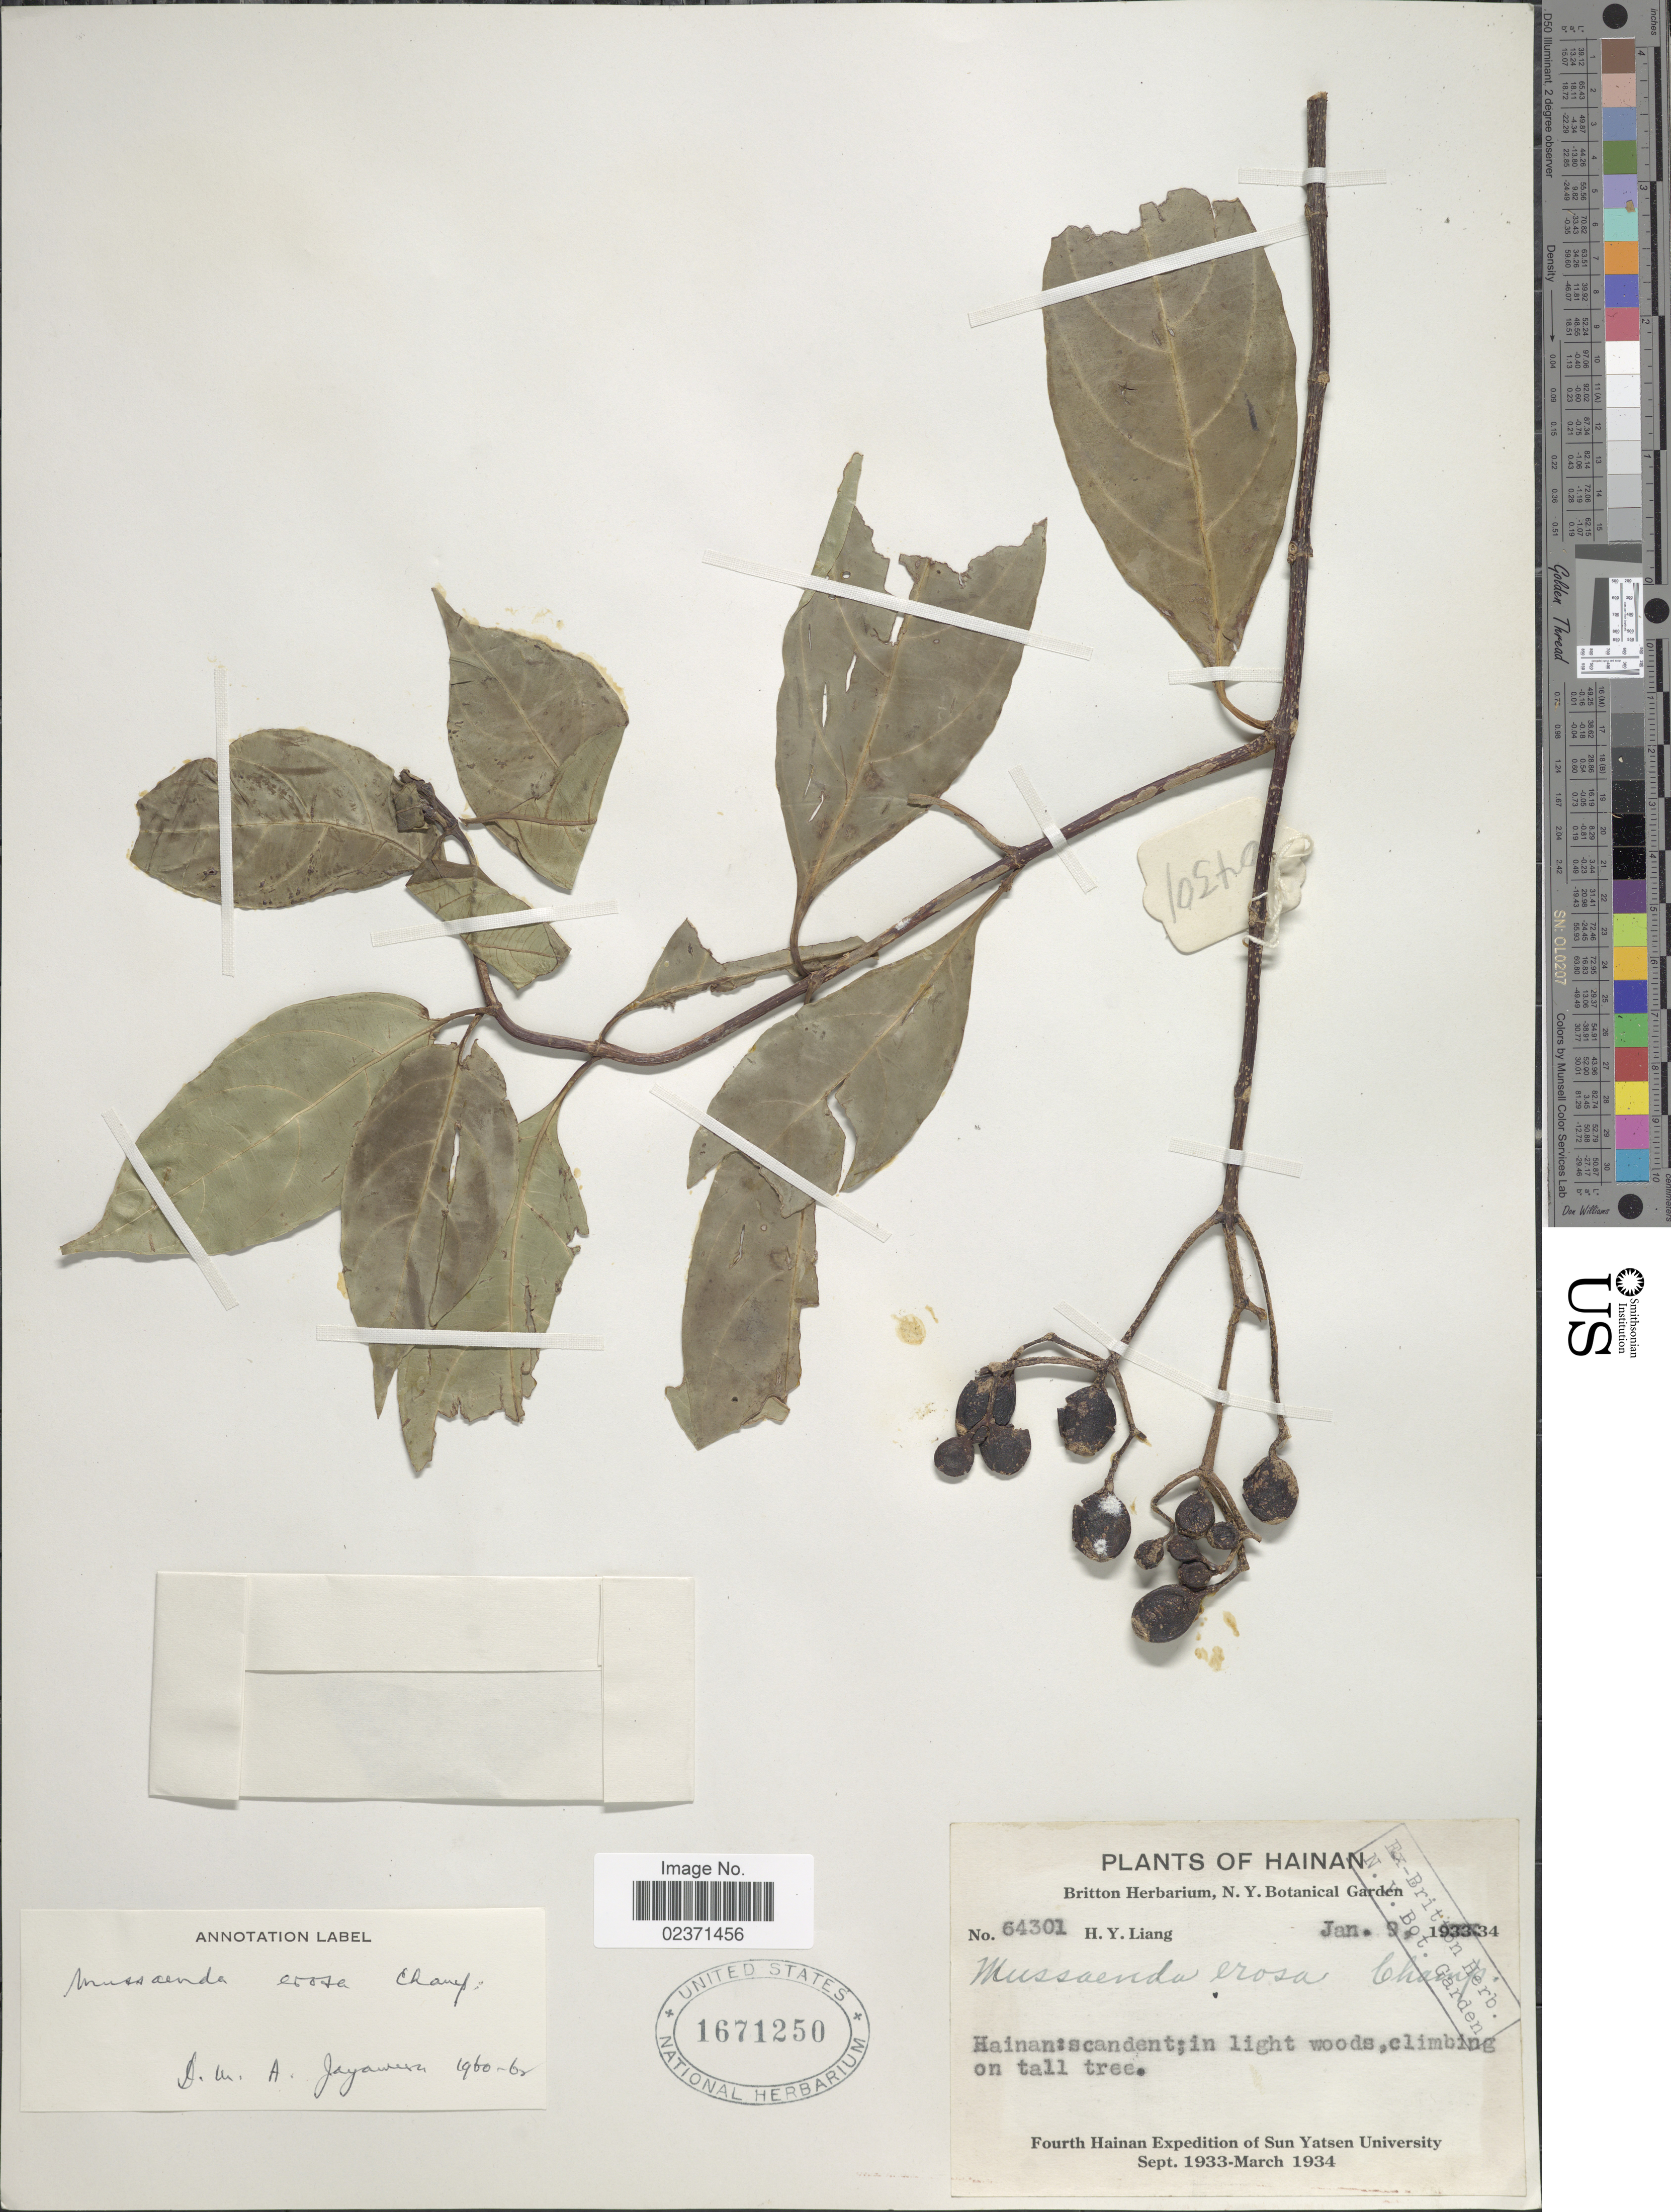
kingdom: Plantae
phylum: Tracheophyta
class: Magnoliopsida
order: Gentianales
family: Rubiaceae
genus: Mussaenda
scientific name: Mussaenda erosa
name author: Champ. ex Benth.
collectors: H. Y. Liang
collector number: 64301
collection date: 1934-01-09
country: China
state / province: Hainan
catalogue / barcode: US 1671250